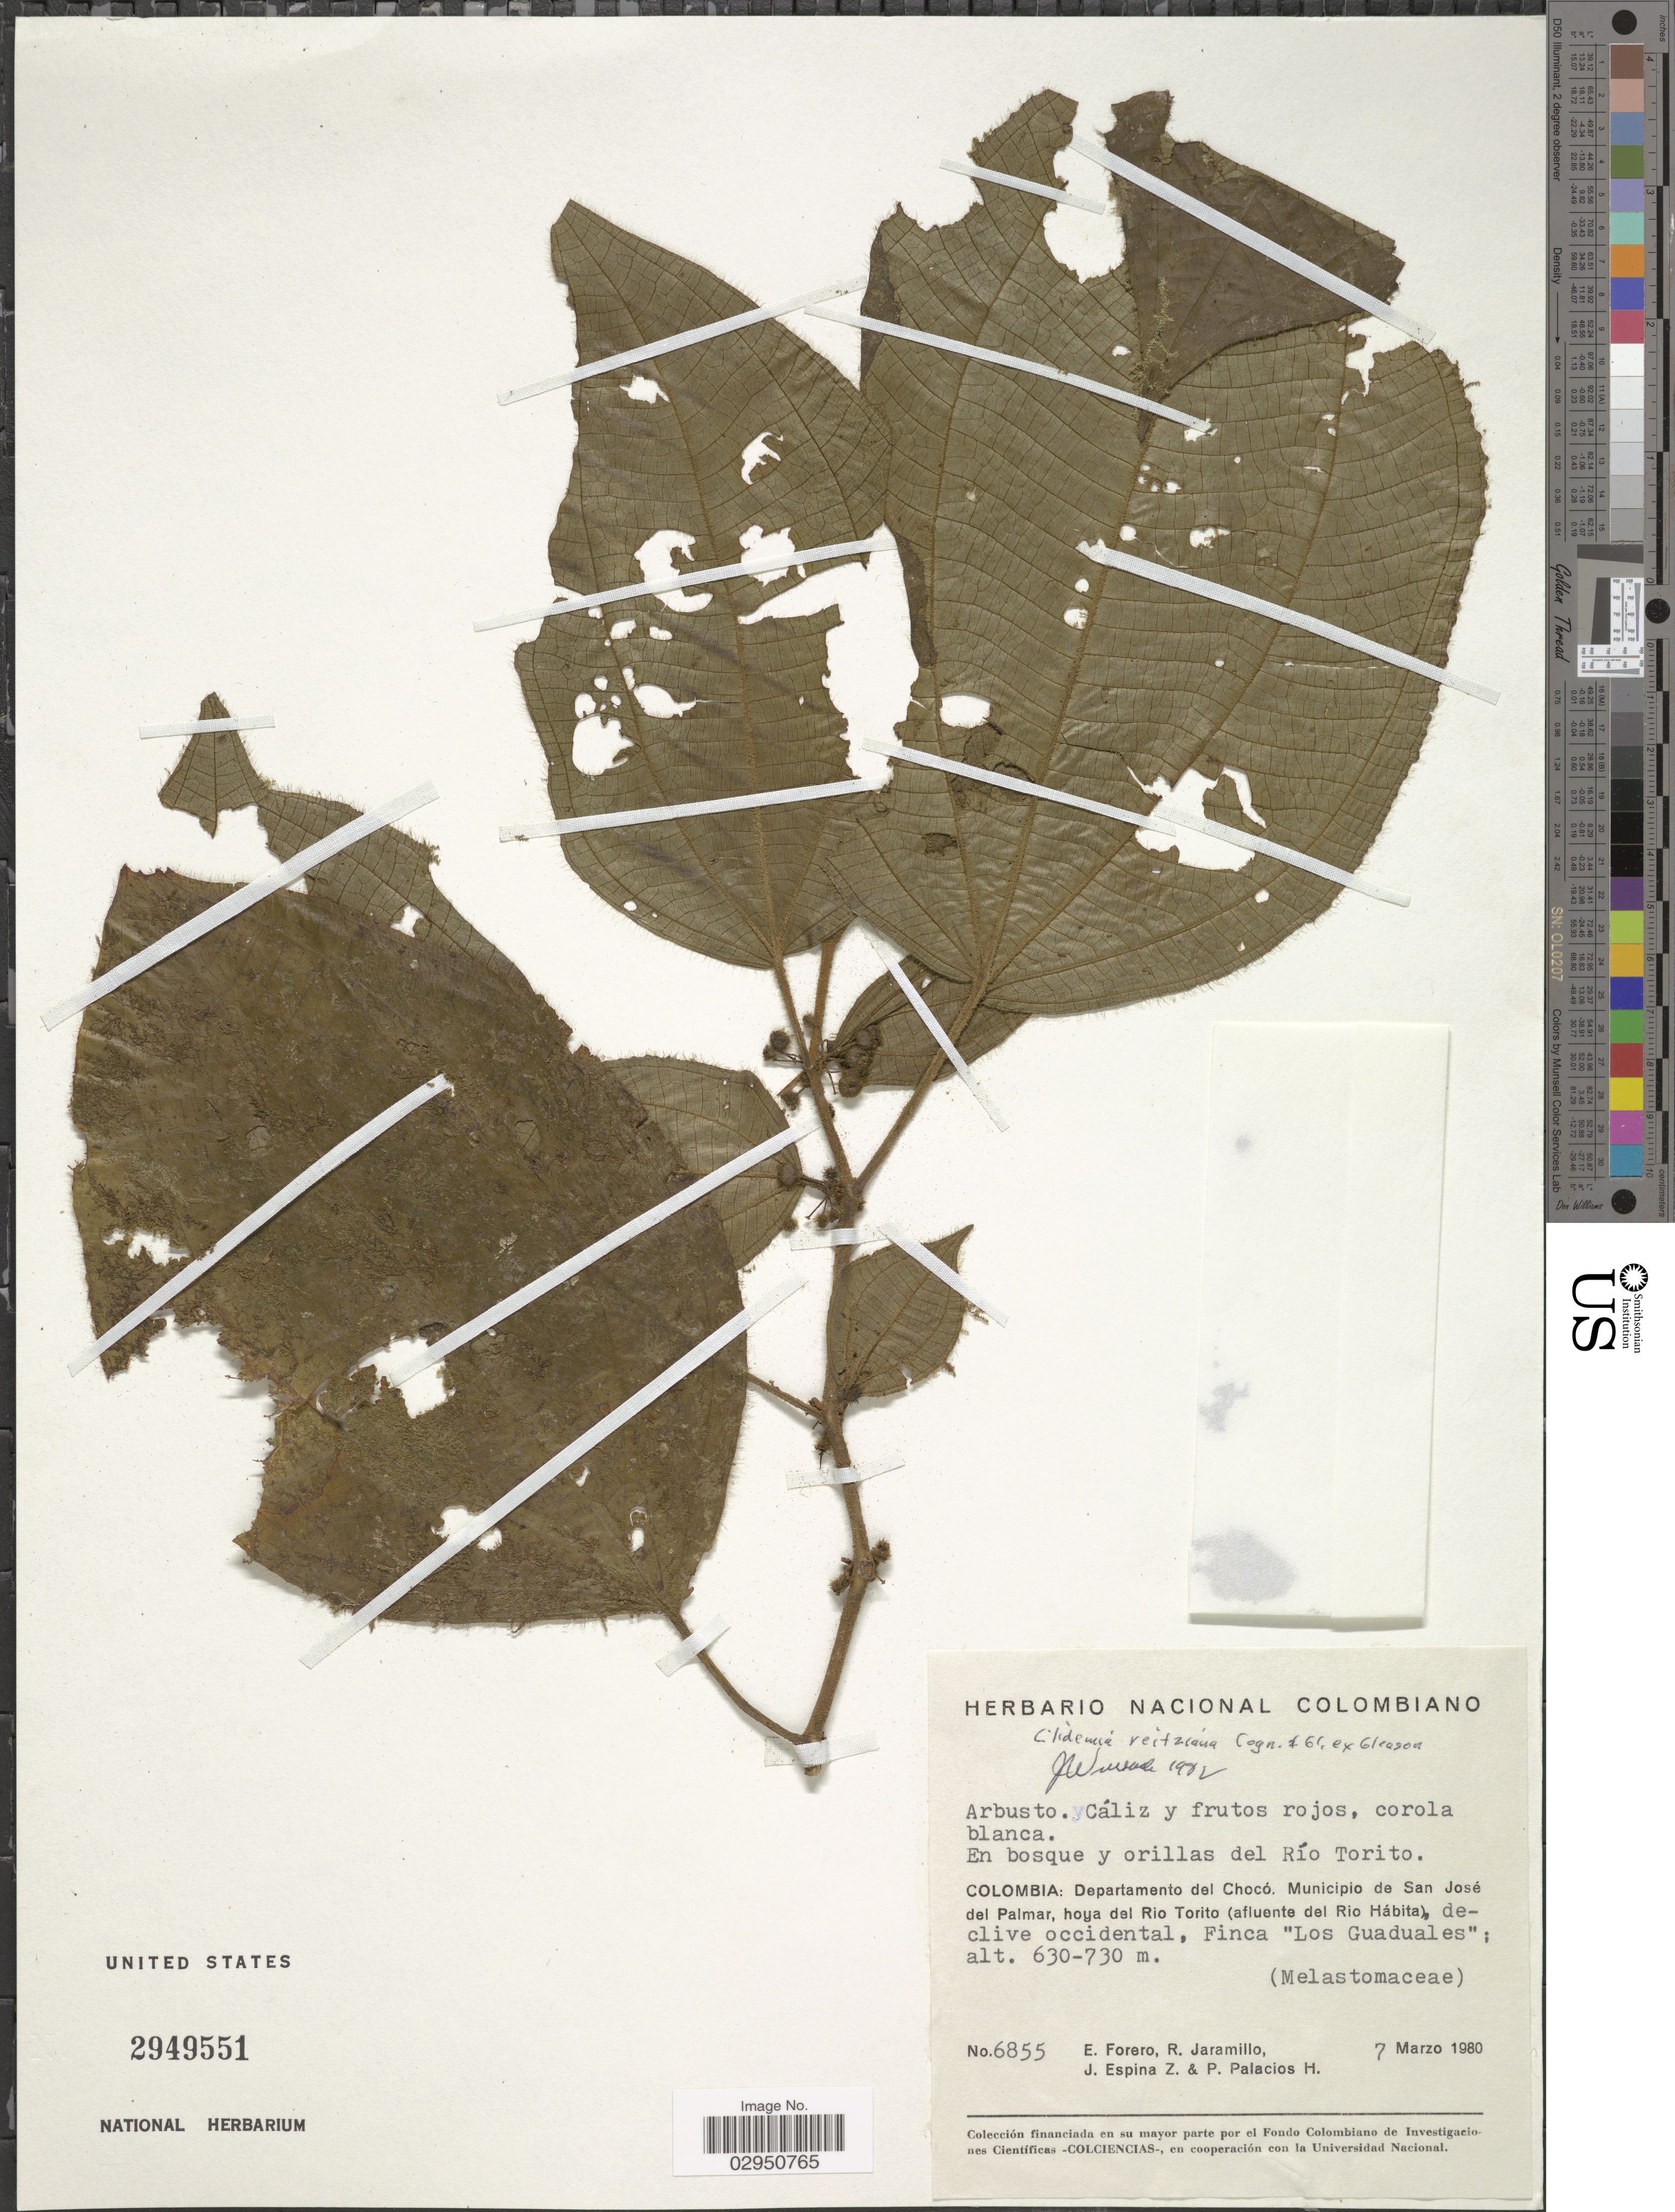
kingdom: Plantae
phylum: Tracheophyta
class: Magnoliopsida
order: Myrtales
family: Melastomataceae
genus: Clidemia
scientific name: Clidemia reitziana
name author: Cogn. & Gleason in Gleason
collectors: E. Forero, R. Jaramillo, J. Espina Z. & P. Palacios H.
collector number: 6855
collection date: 1980-03-07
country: Colombia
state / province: Chocó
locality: Departamento del Chocó. Municipio de San José del Palmar, hoya del Rio Torito (afluente del Rio Hábita), declive occidental, Finca "Los Guaduales". En bosque y orillas del Río Torito.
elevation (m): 630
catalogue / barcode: US 2949551